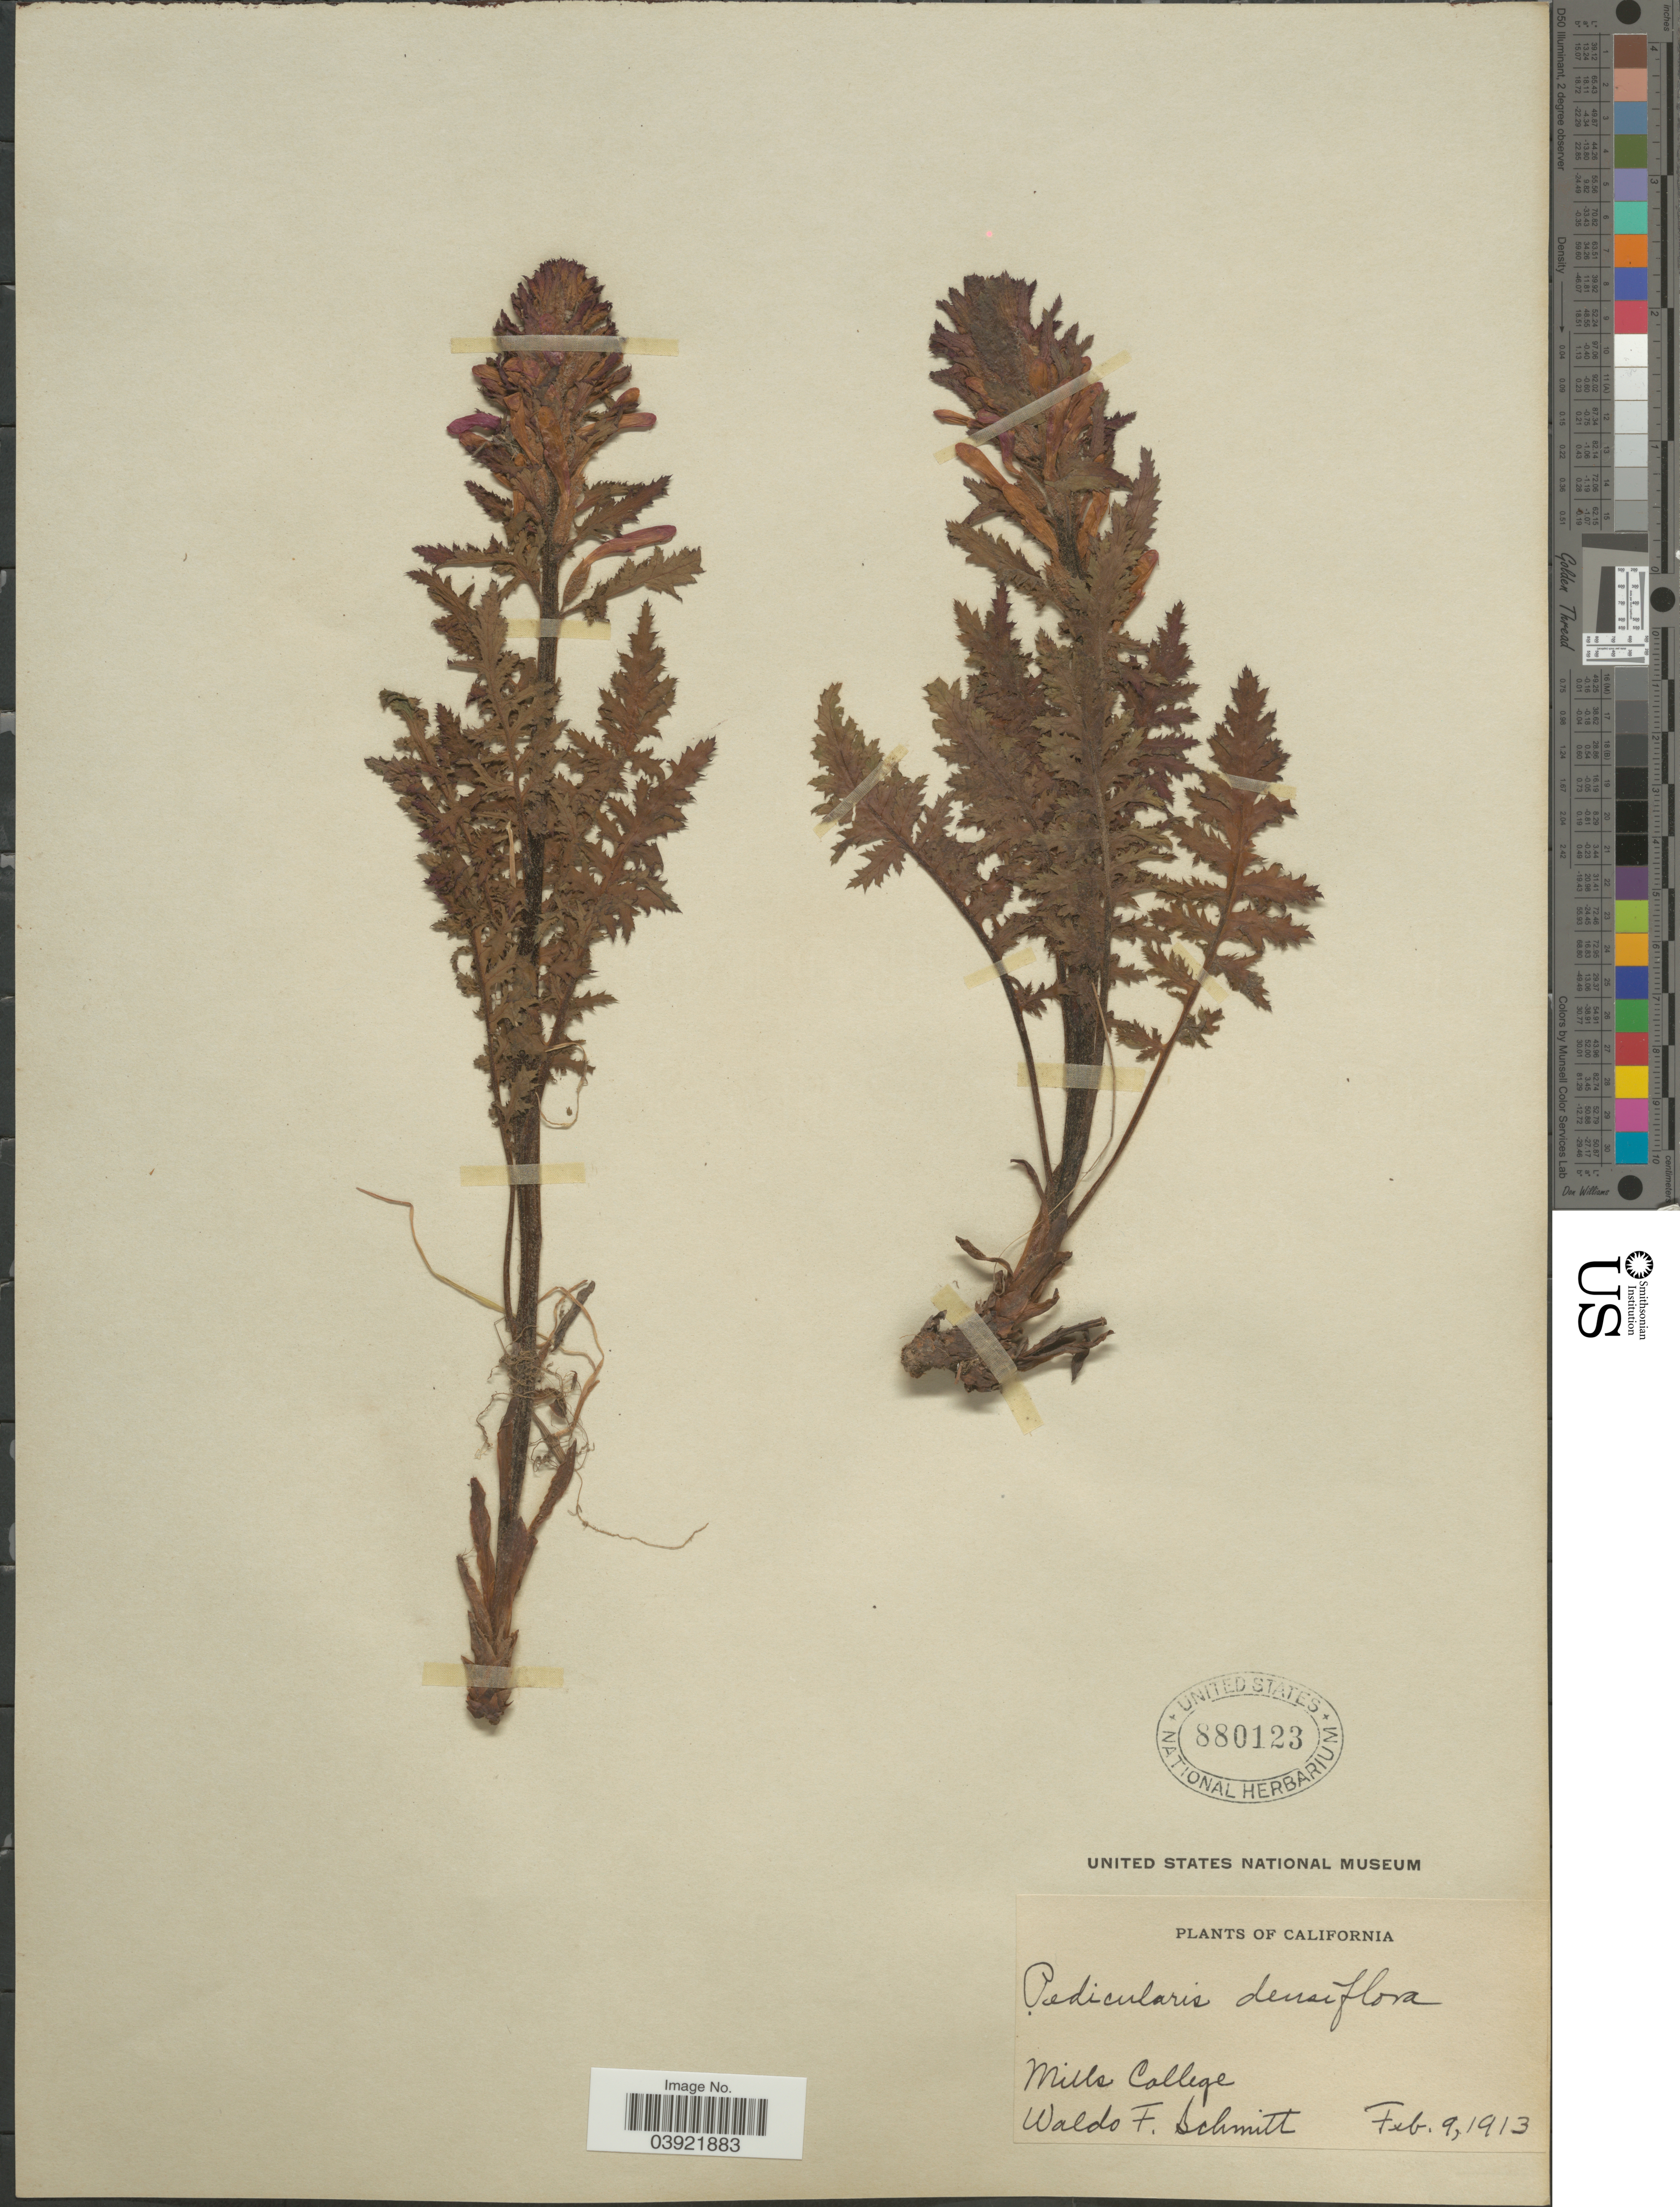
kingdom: Plantae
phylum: Tracheophyta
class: Magnoliopsida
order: Lamiales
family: Orobanchaceae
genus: Pedicularis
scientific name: Pedicularis densiflora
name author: Benth.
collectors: W. L. Schmitt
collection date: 1913-02-09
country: United States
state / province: California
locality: Mills College.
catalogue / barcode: US 880123